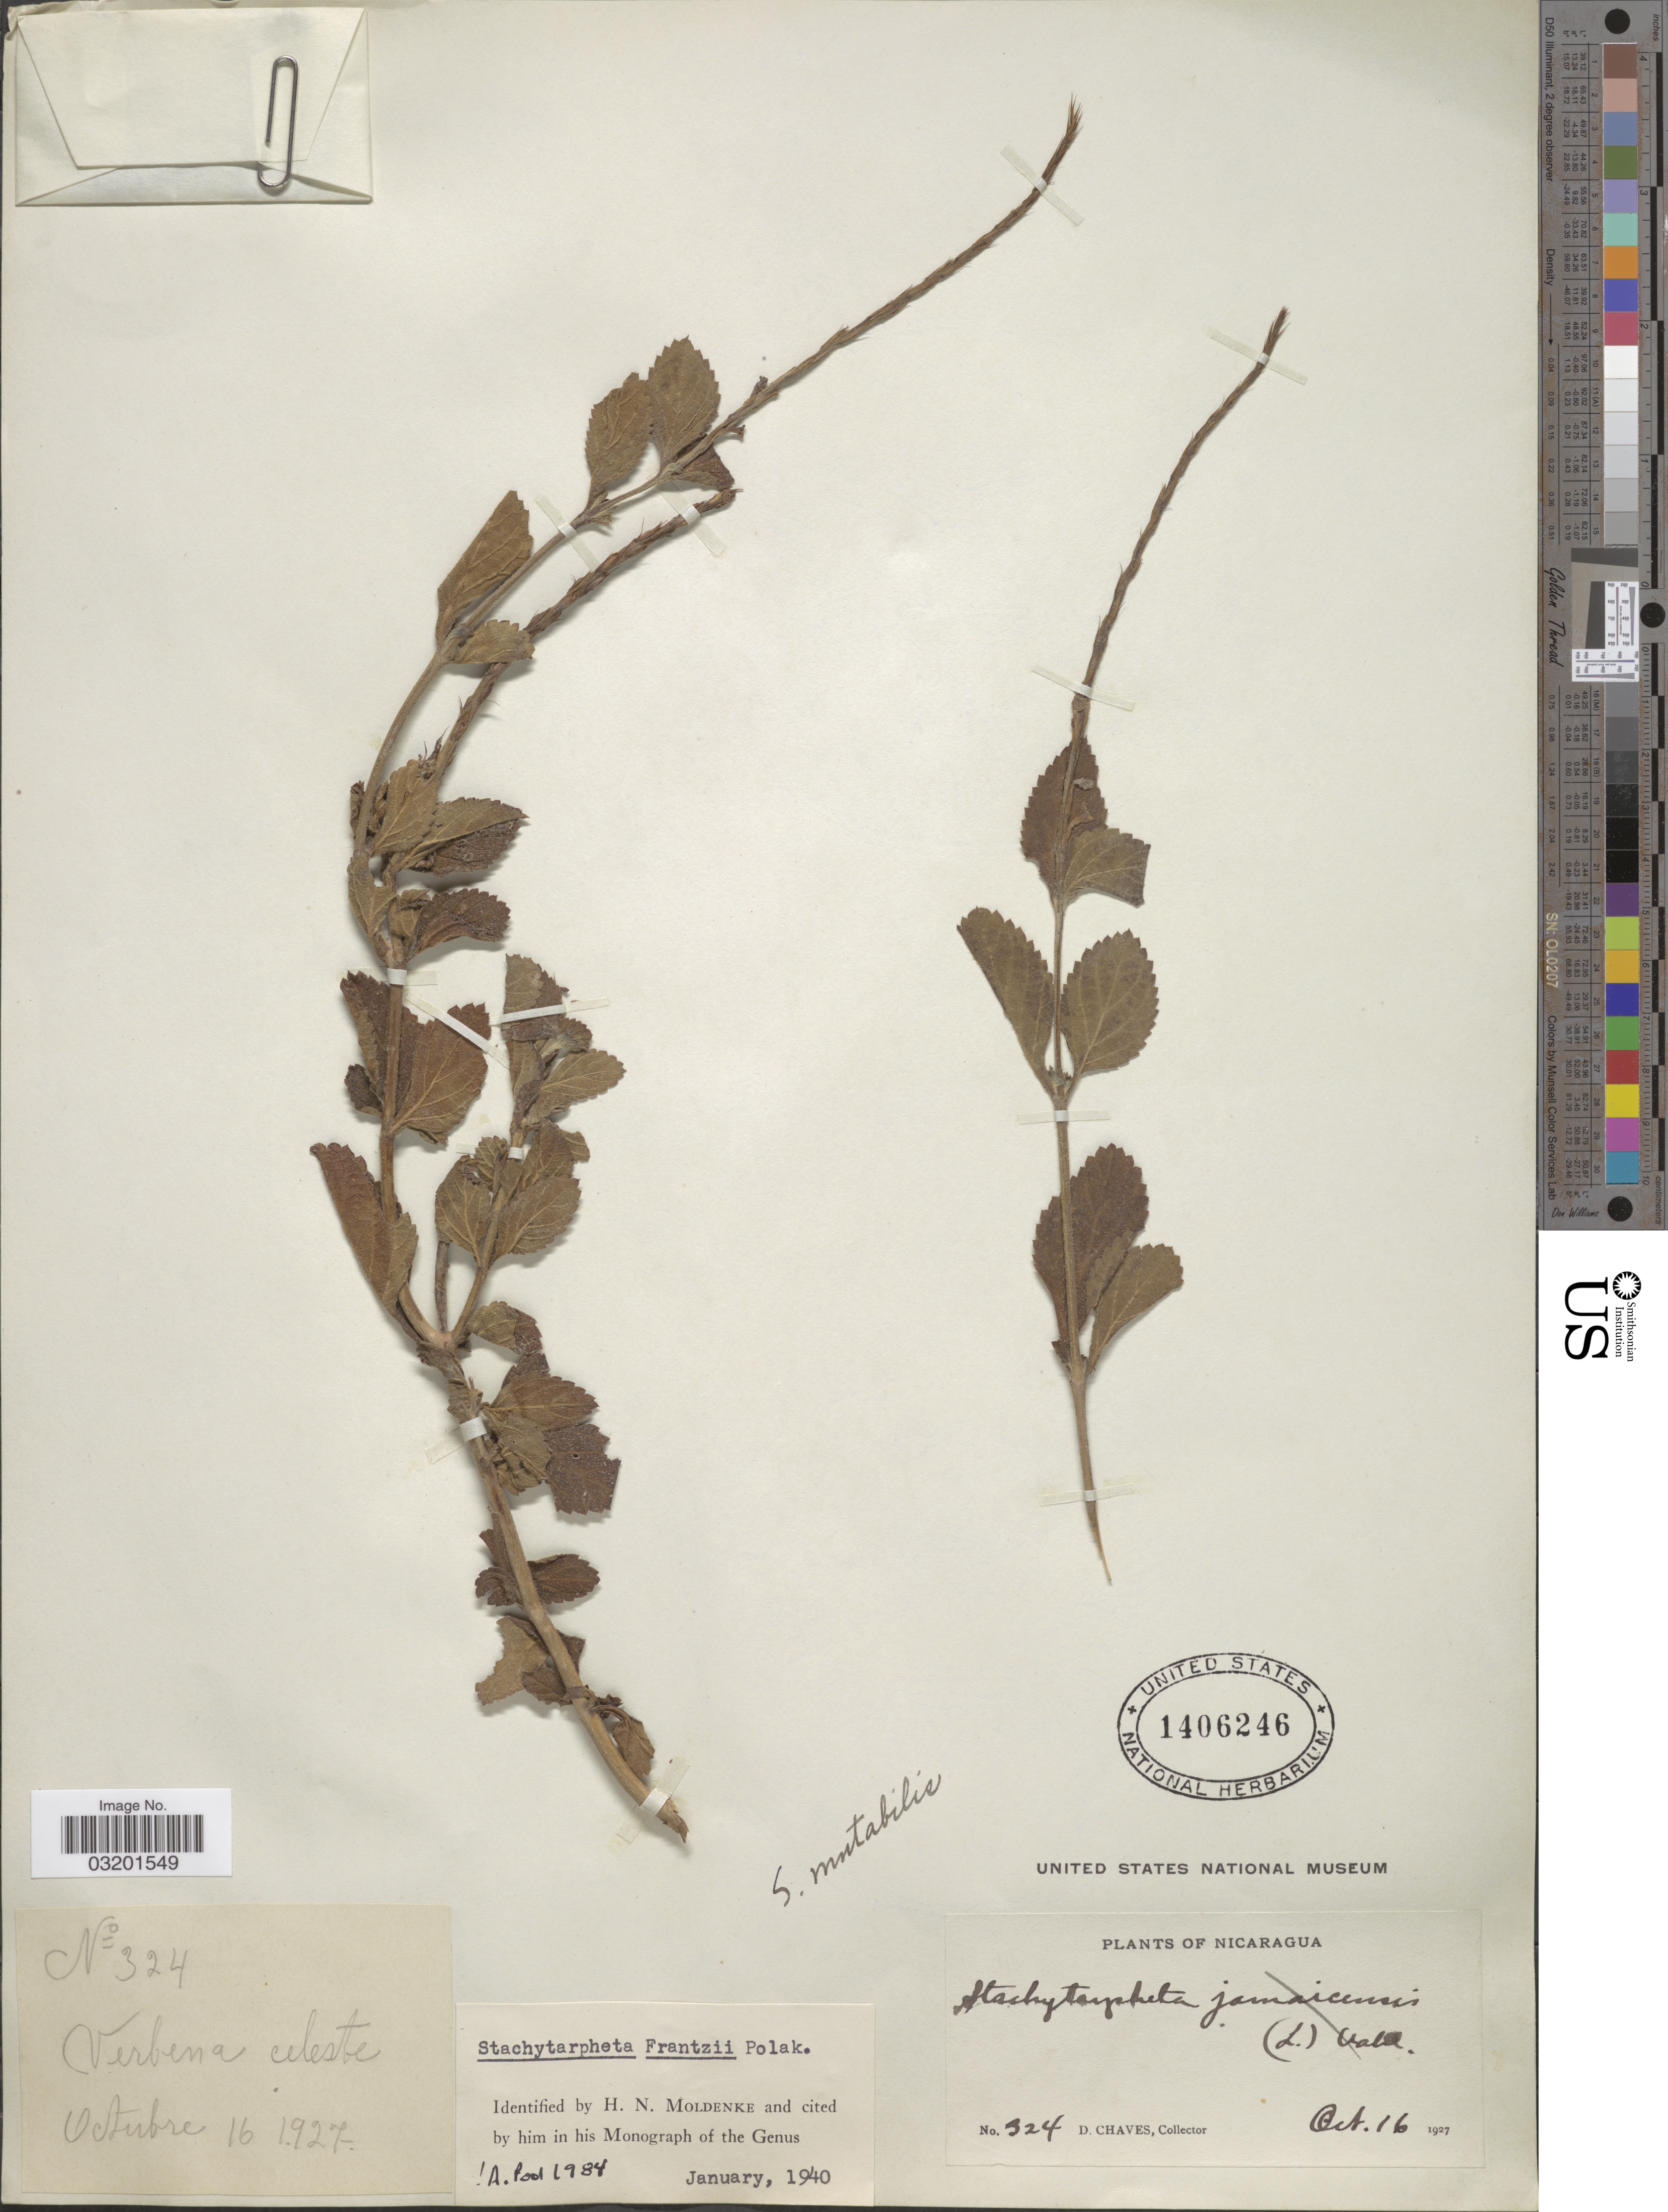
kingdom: Plantae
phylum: Tracheophyta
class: Magnoliopsida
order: Lamiales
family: Verbenaceae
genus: Stachytarpheta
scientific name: Stachytarpheta frantzii var. frantzii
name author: Pol.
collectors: D. Chaves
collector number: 324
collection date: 1927-10-16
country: Nicaragua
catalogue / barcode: US 1406246